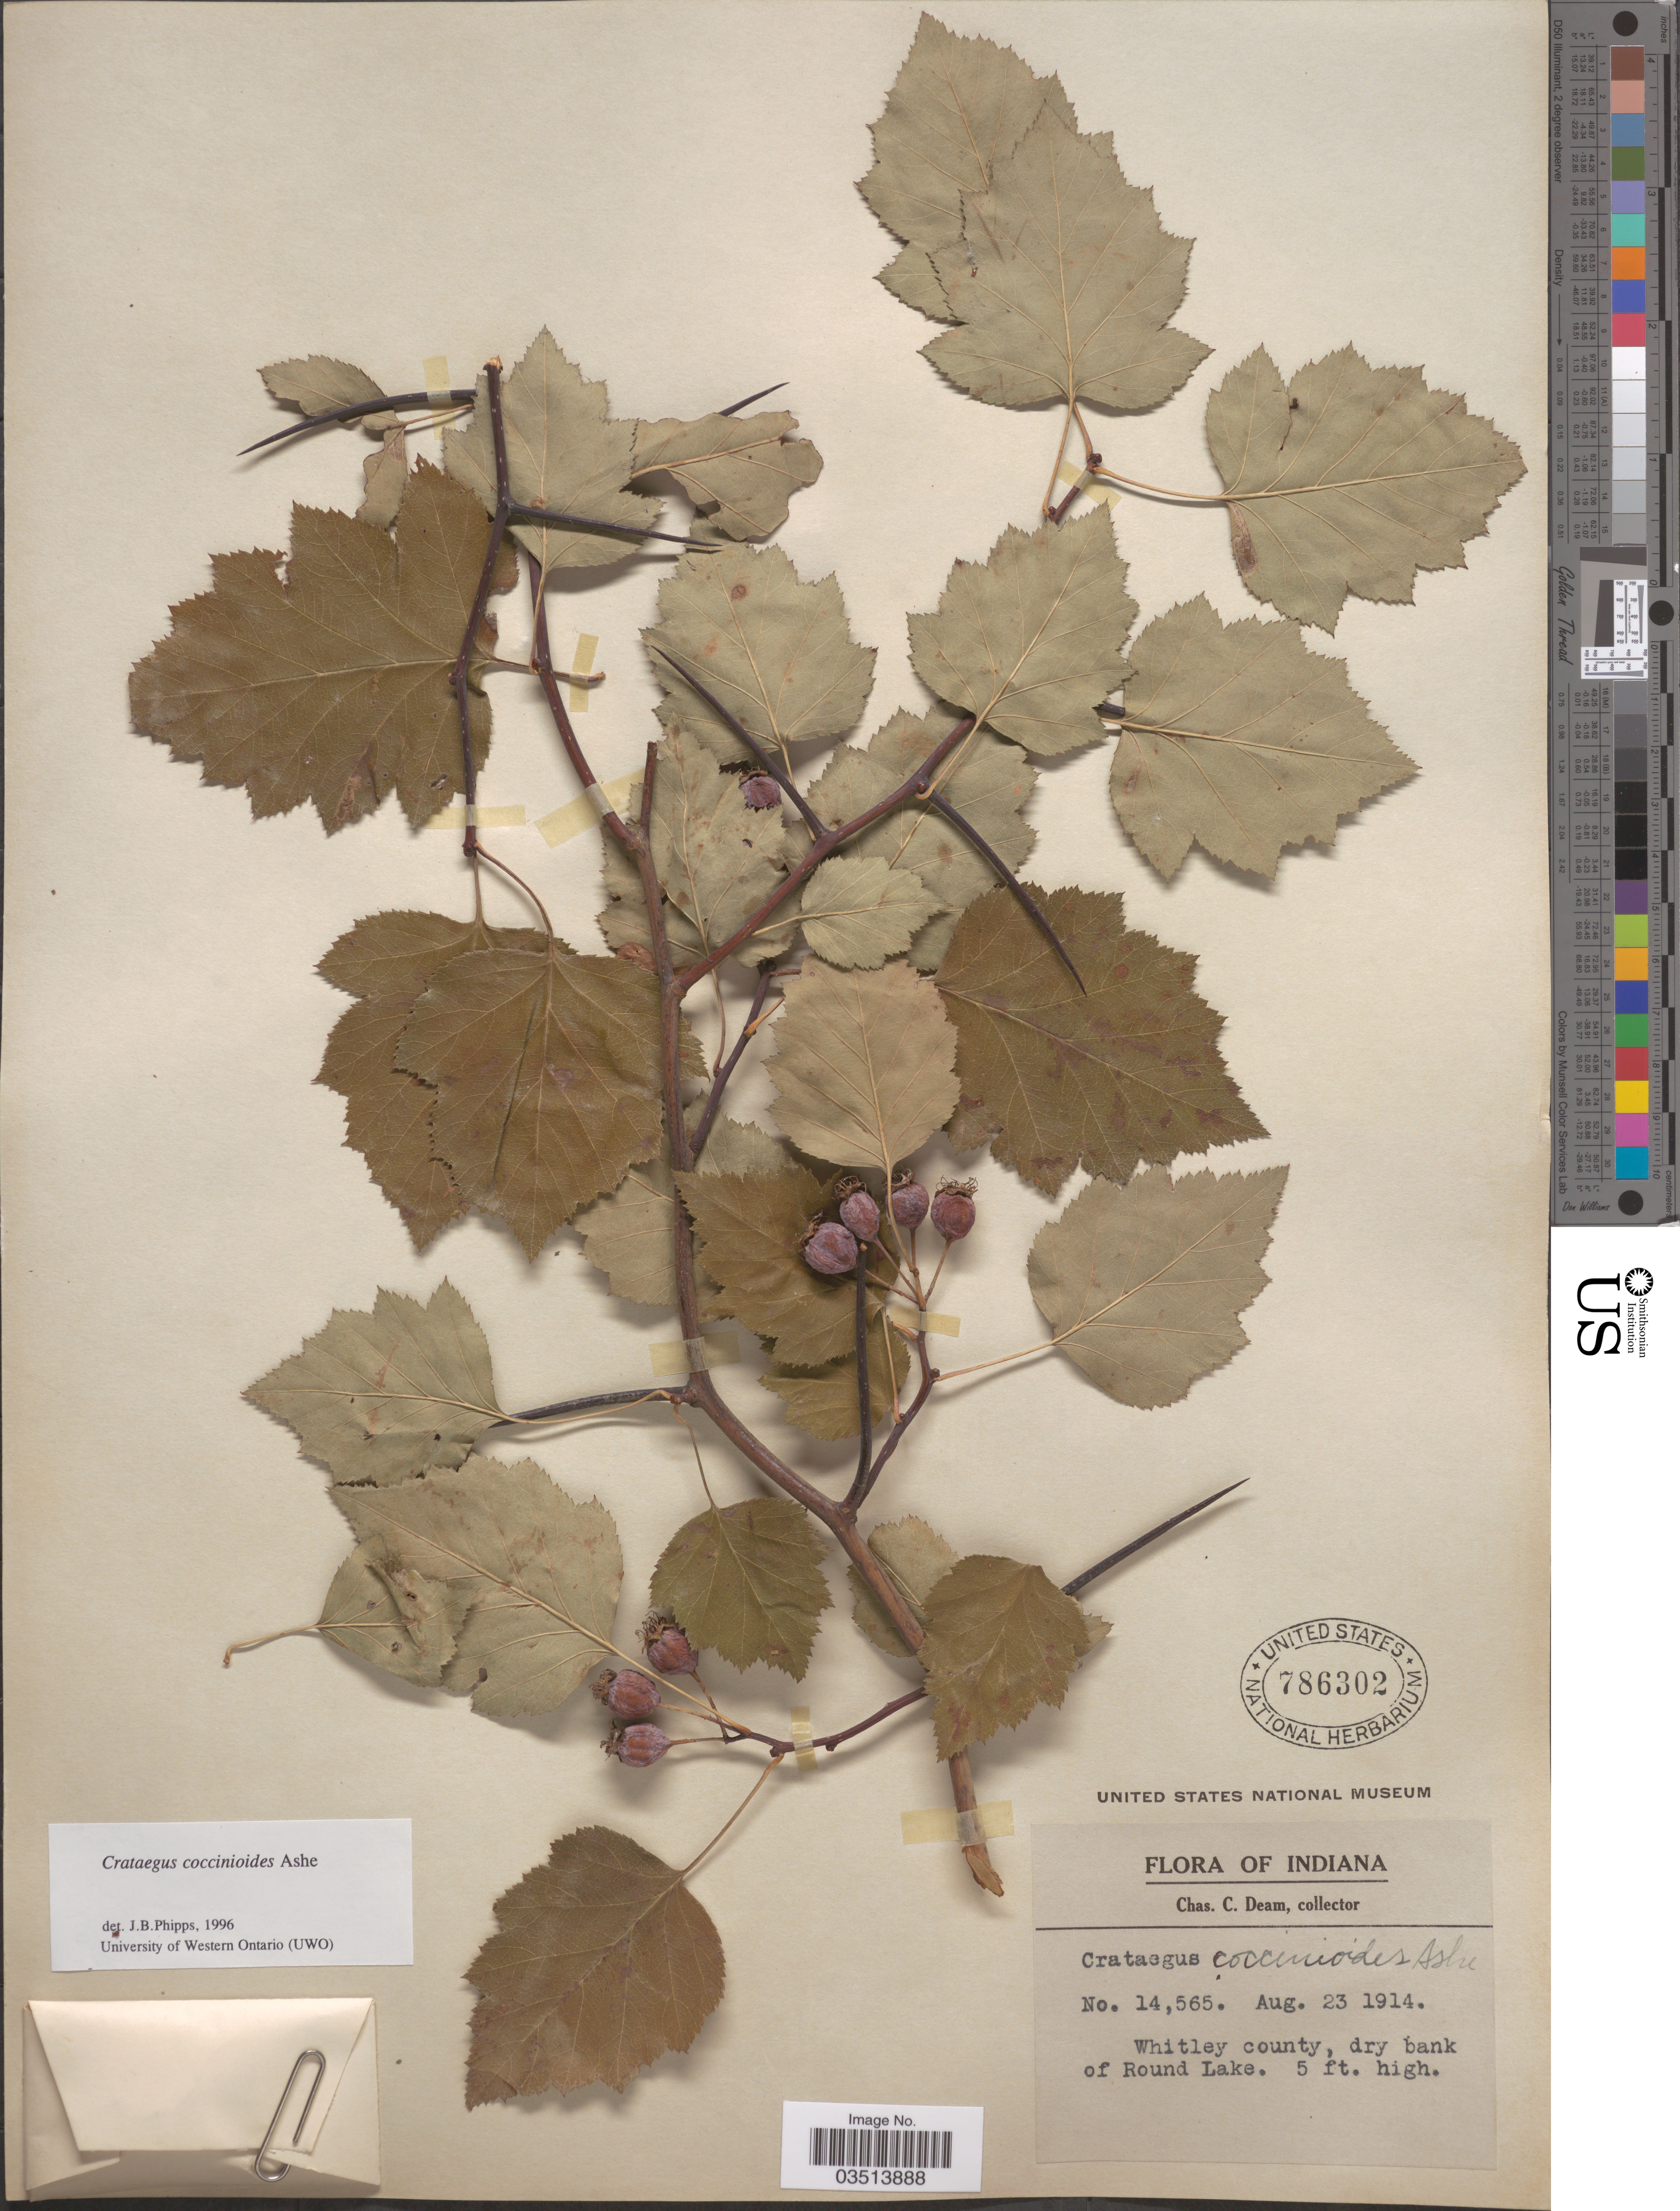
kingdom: Plantae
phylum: Tracheophyta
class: Magnoliopsida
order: Rosales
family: Rosaceae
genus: Crataegus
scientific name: Crataegus coccinioides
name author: Ashe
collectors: C. C. Deam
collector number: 14565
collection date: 1914-08-23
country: United States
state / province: Indiana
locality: Whitley county, dry bank of Round Lake.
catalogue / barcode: US 786302